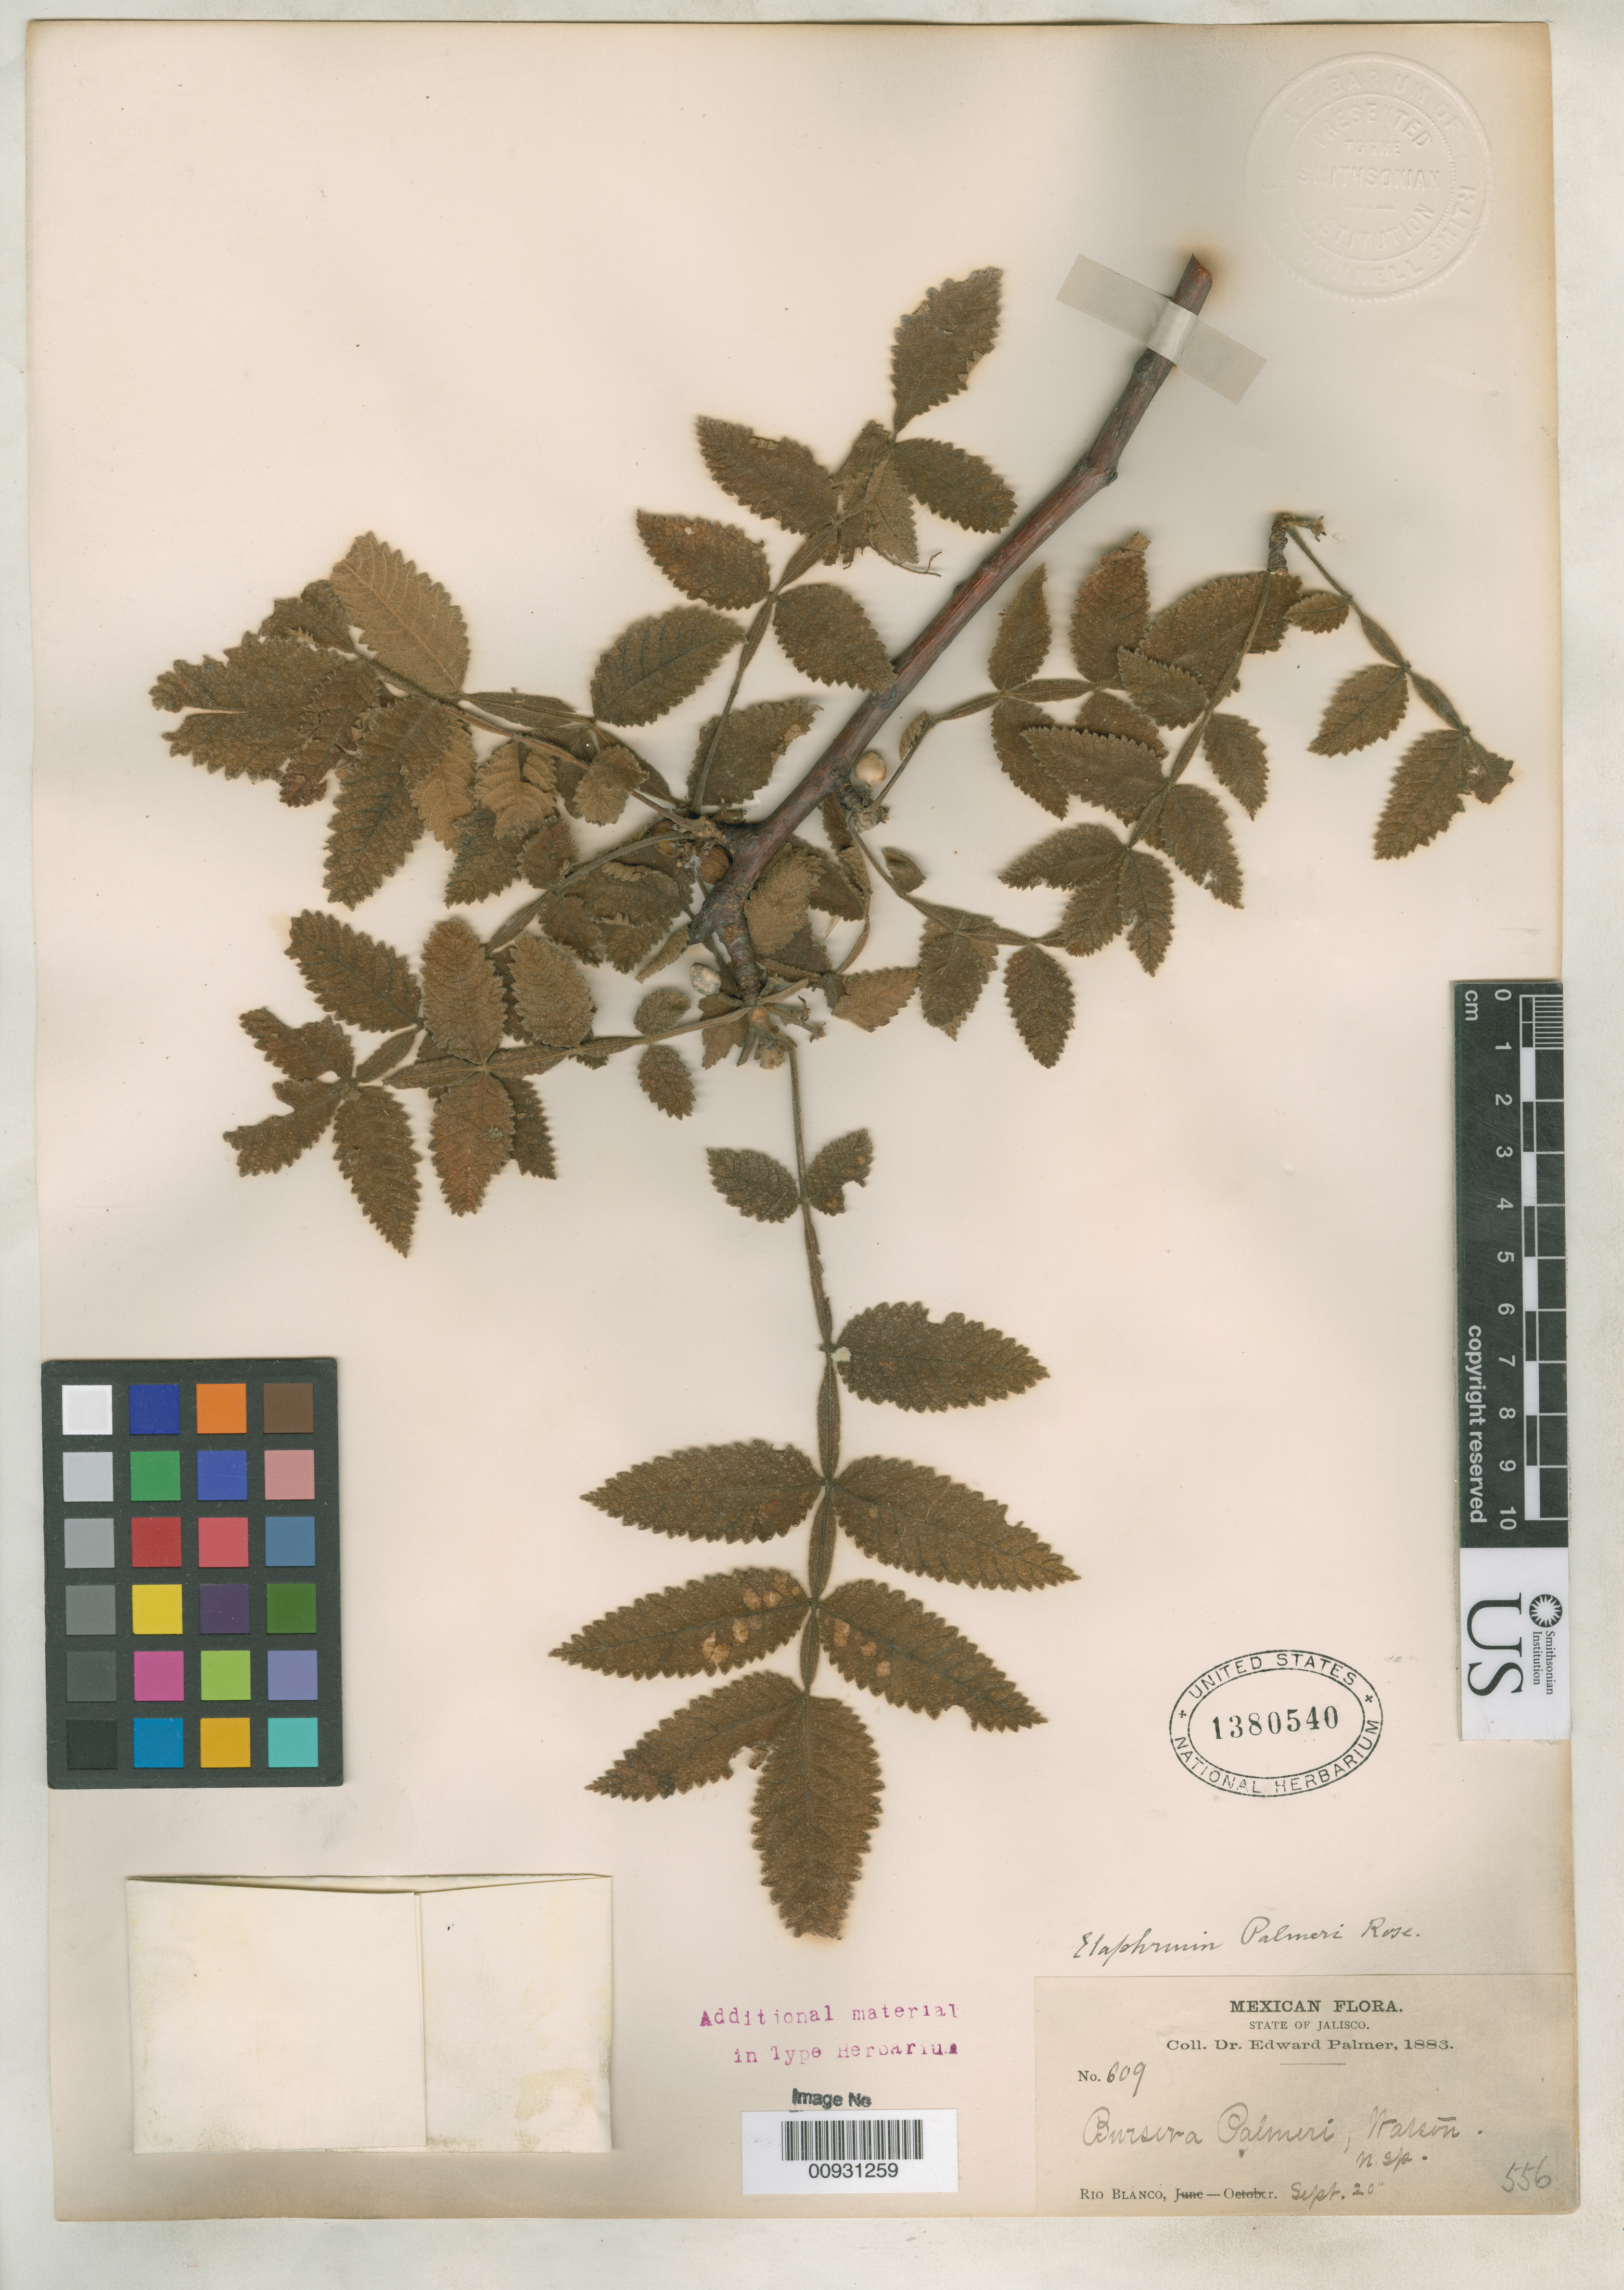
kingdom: Plantae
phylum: Tracheophyta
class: Magnoliopsida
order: Sapindales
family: Burseraceae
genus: Bursera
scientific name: Bursera palmeri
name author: S. Watson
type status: Isotype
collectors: E. Palmer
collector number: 609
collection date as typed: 20 Sep 1886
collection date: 1886-09-20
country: Mexico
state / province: Jalisco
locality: Río Blanco.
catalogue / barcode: US 1380540